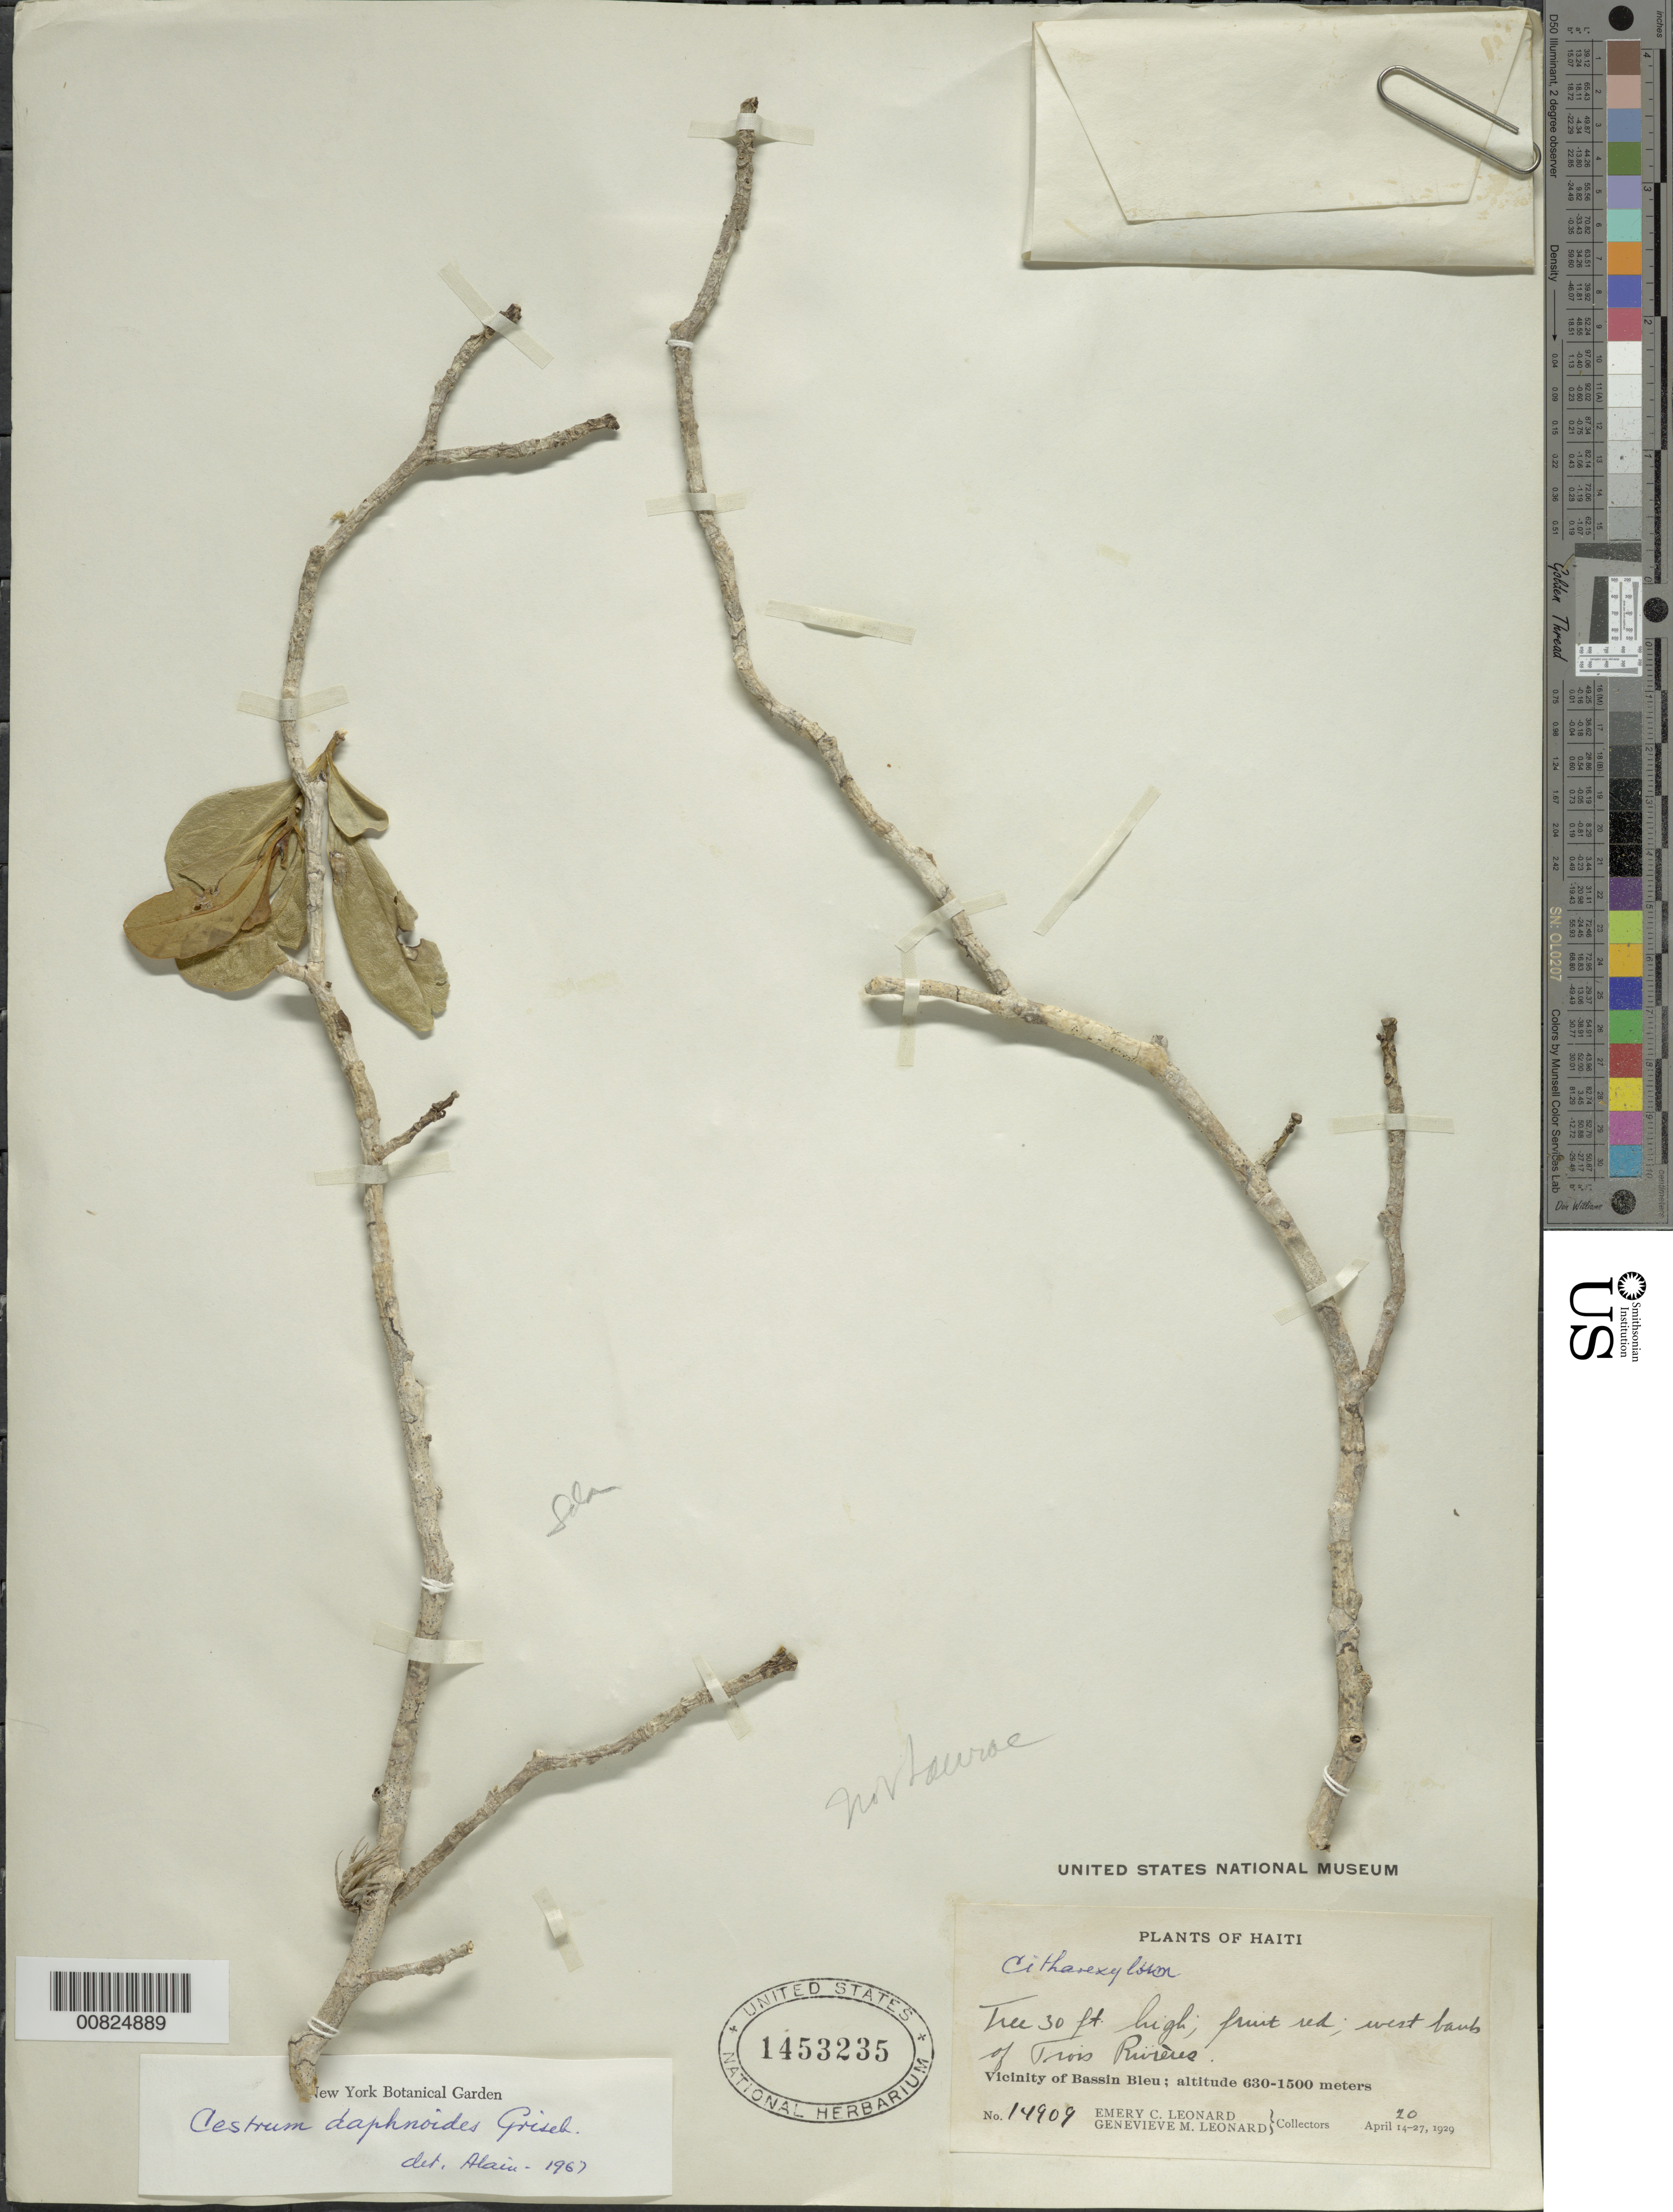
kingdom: Plantae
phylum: Tracheophyta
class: Magnoliopsida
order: Solanales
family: Solanaceae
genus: Cestrum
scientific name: Cestrum daphnoides var. laxiflorum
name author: O.E. Schulz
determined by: Liogier, Alain H.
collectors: E. C. Leonard & G. M. Leonard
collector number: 14909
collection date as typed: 20 Apr 1929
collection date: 1929-04-20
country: Haiti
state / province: Nord-Ouest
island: Hispaniola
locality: Vicinity of Bassin Bleu, w bank of Trois Rivières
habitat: River bank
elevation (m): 630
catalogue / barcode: US 1453235